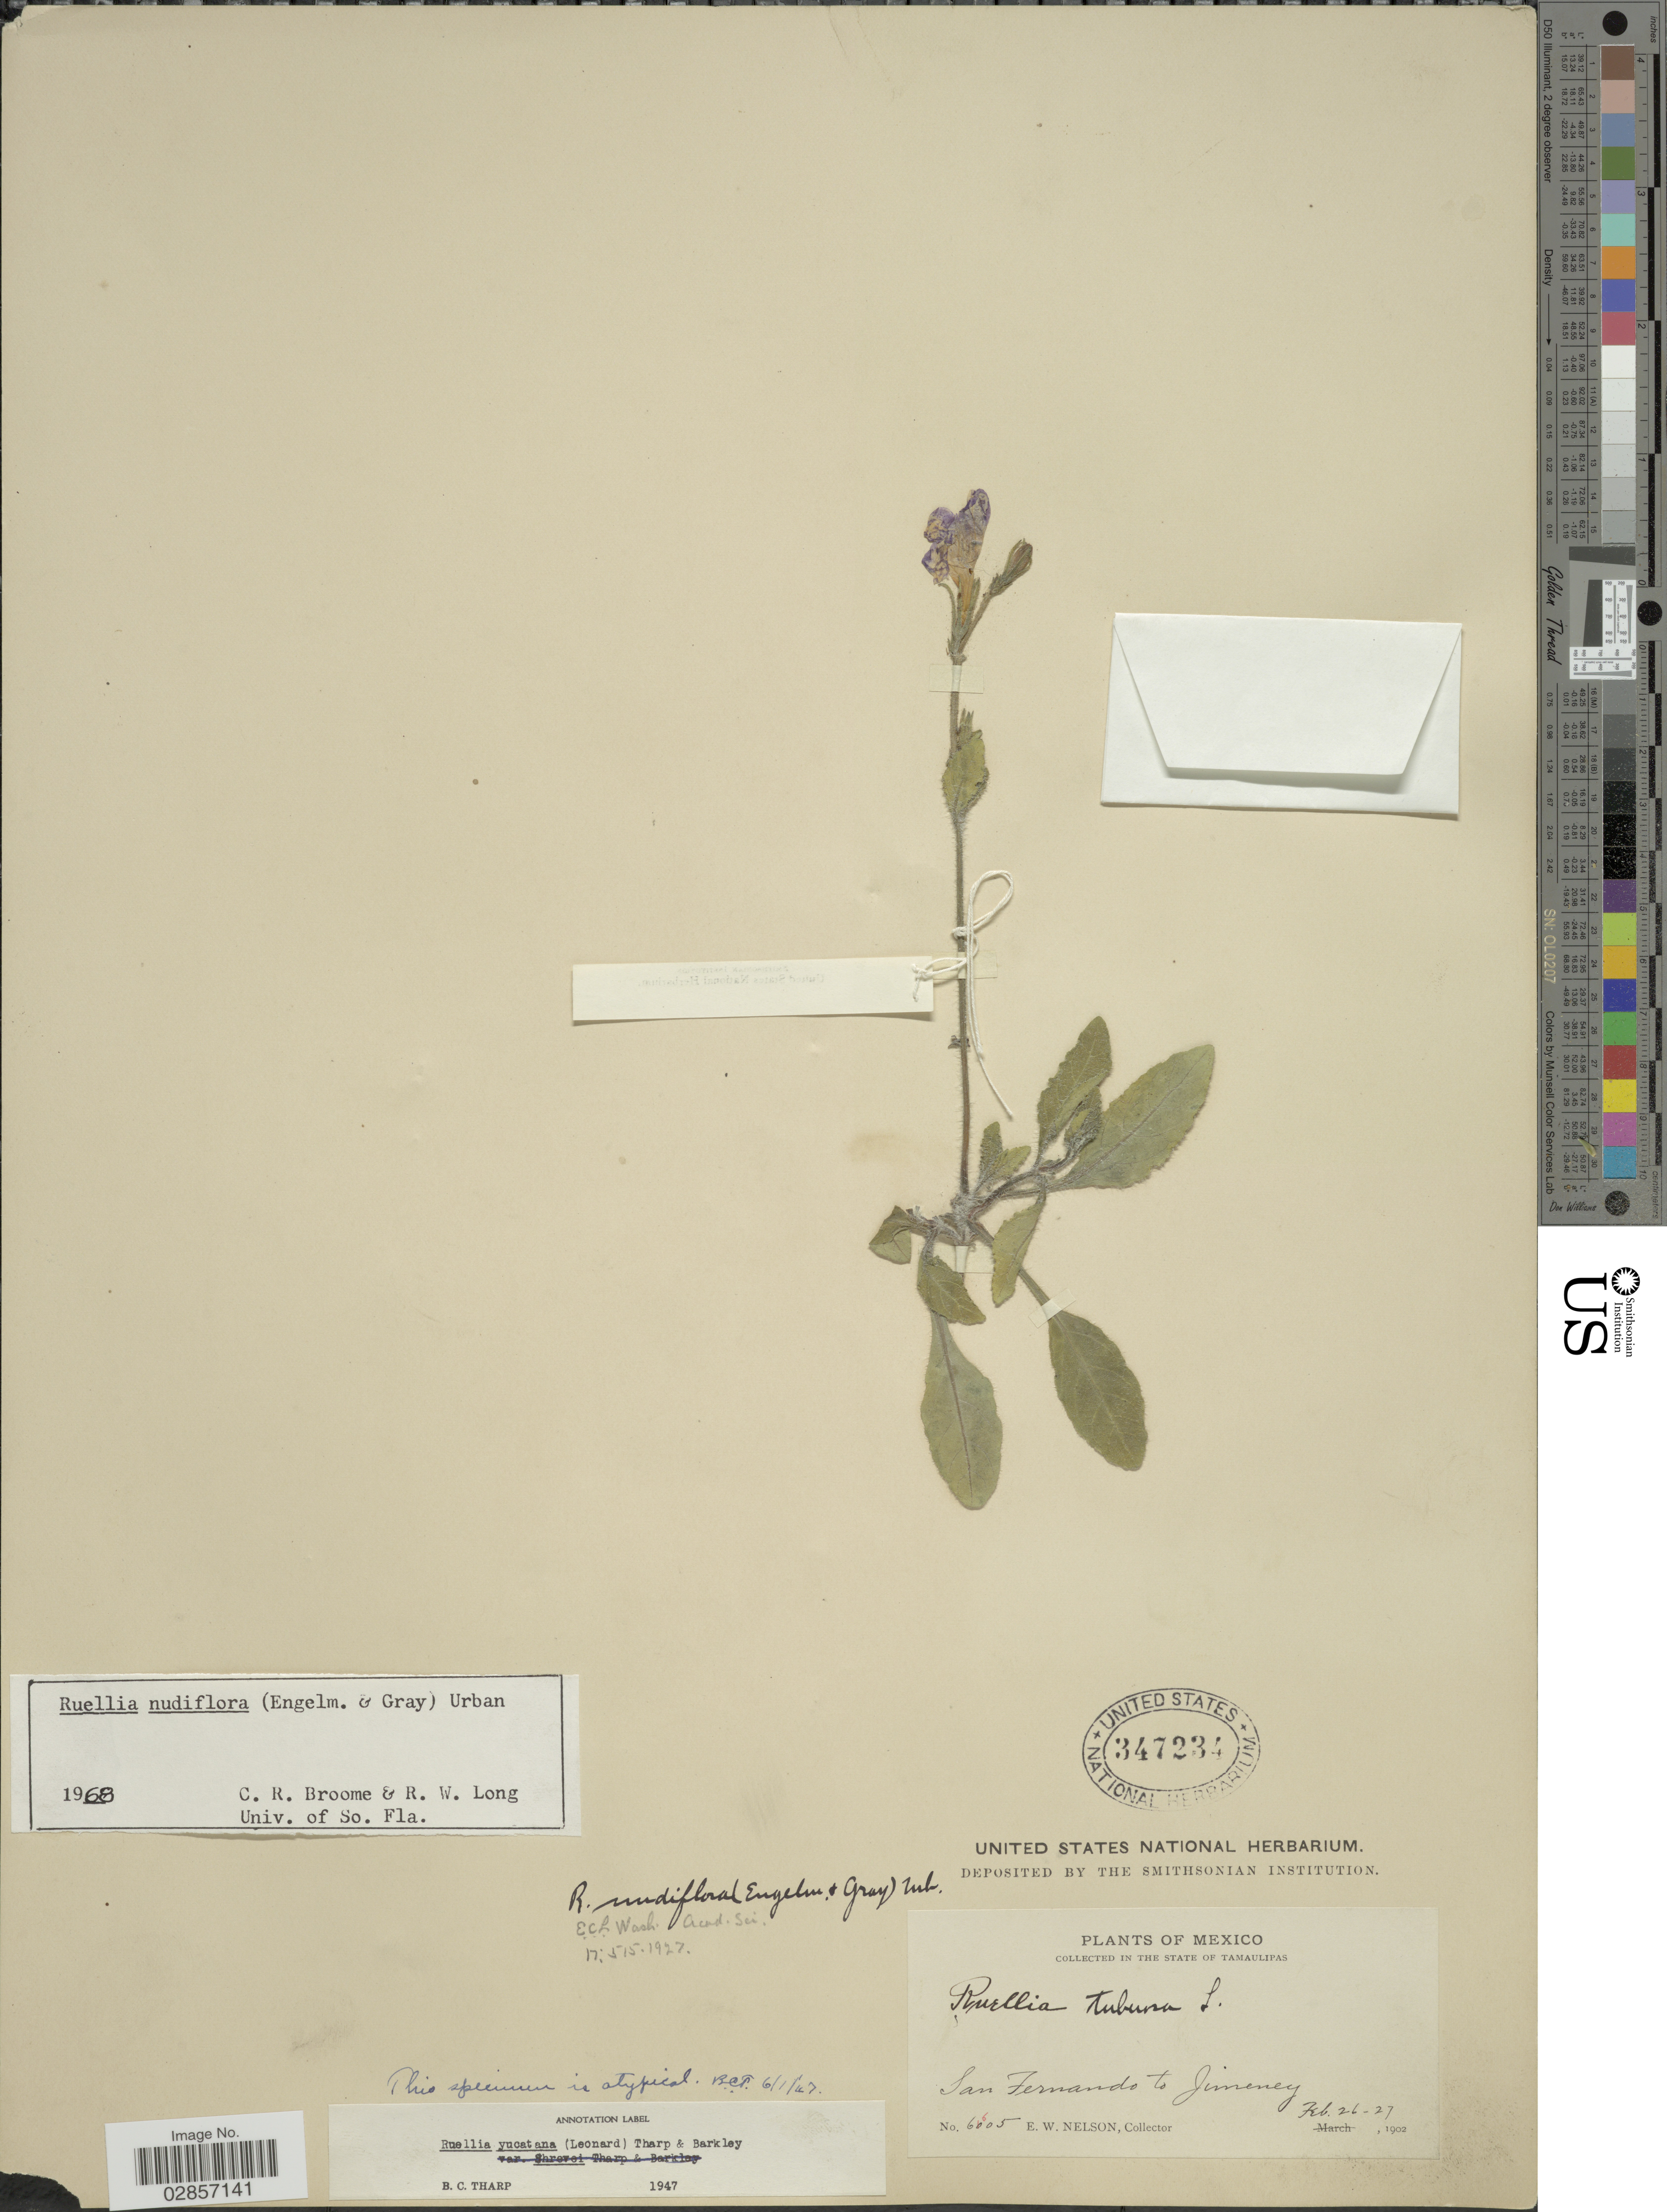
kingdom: Plantae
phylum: Tracheophyta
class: Magnoliopsida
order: Lamiales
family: Acanthaceae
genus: Ruellia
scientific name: Ruellia drushelii var. macrocarpa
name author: Tharp & F.A. Barkley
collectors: E. W. Nelson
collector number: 6605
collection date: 1902-02-26/1902-02-27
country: Mexico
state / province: Tamaulipas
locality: In The State of Tamaulipas, San Fernando to Jimeney.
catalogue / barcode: US 347234